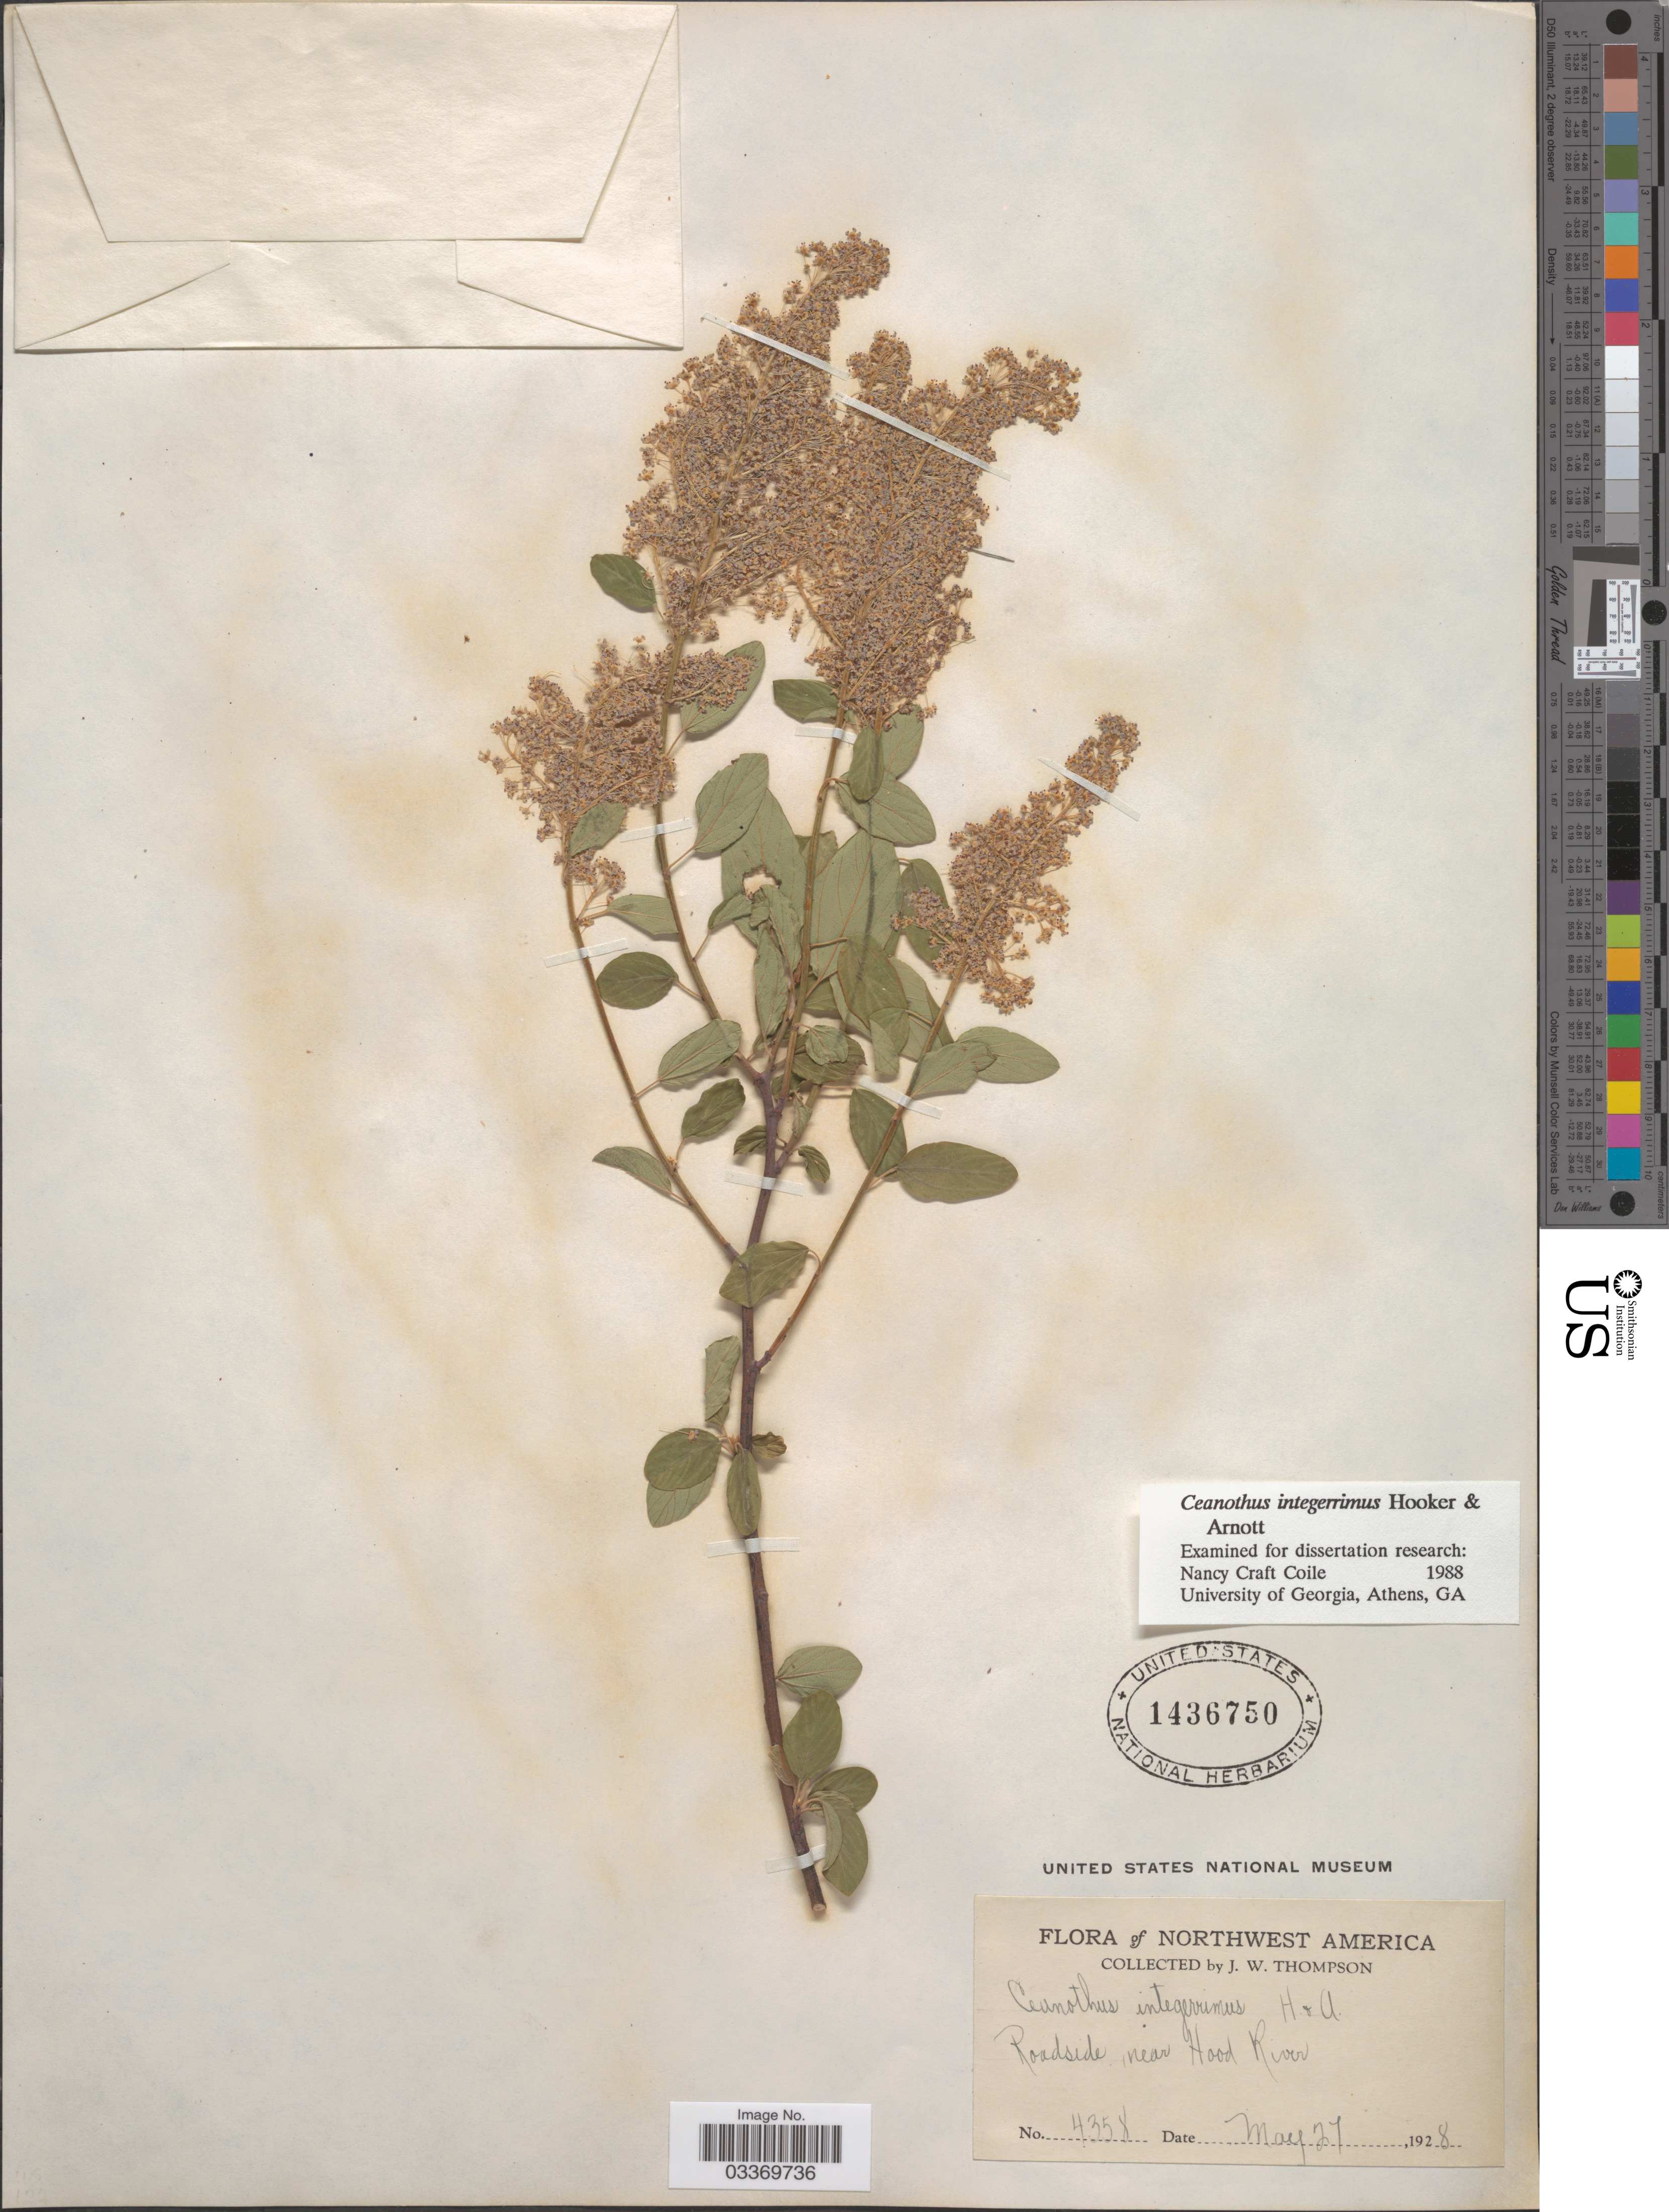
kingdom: Plantae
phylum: Tracheophyta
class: Magnoliopsida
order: Rosales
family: Rhamnaceae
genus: Ceanothus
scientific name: Ceanothus integerrimus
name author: Hook. & Arn.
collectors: J. Thompson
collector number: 4358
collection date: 1928-05-27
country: United States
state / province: Oregon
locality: Northwest America. Roadside, near Hood River.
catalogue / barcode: US 1436750